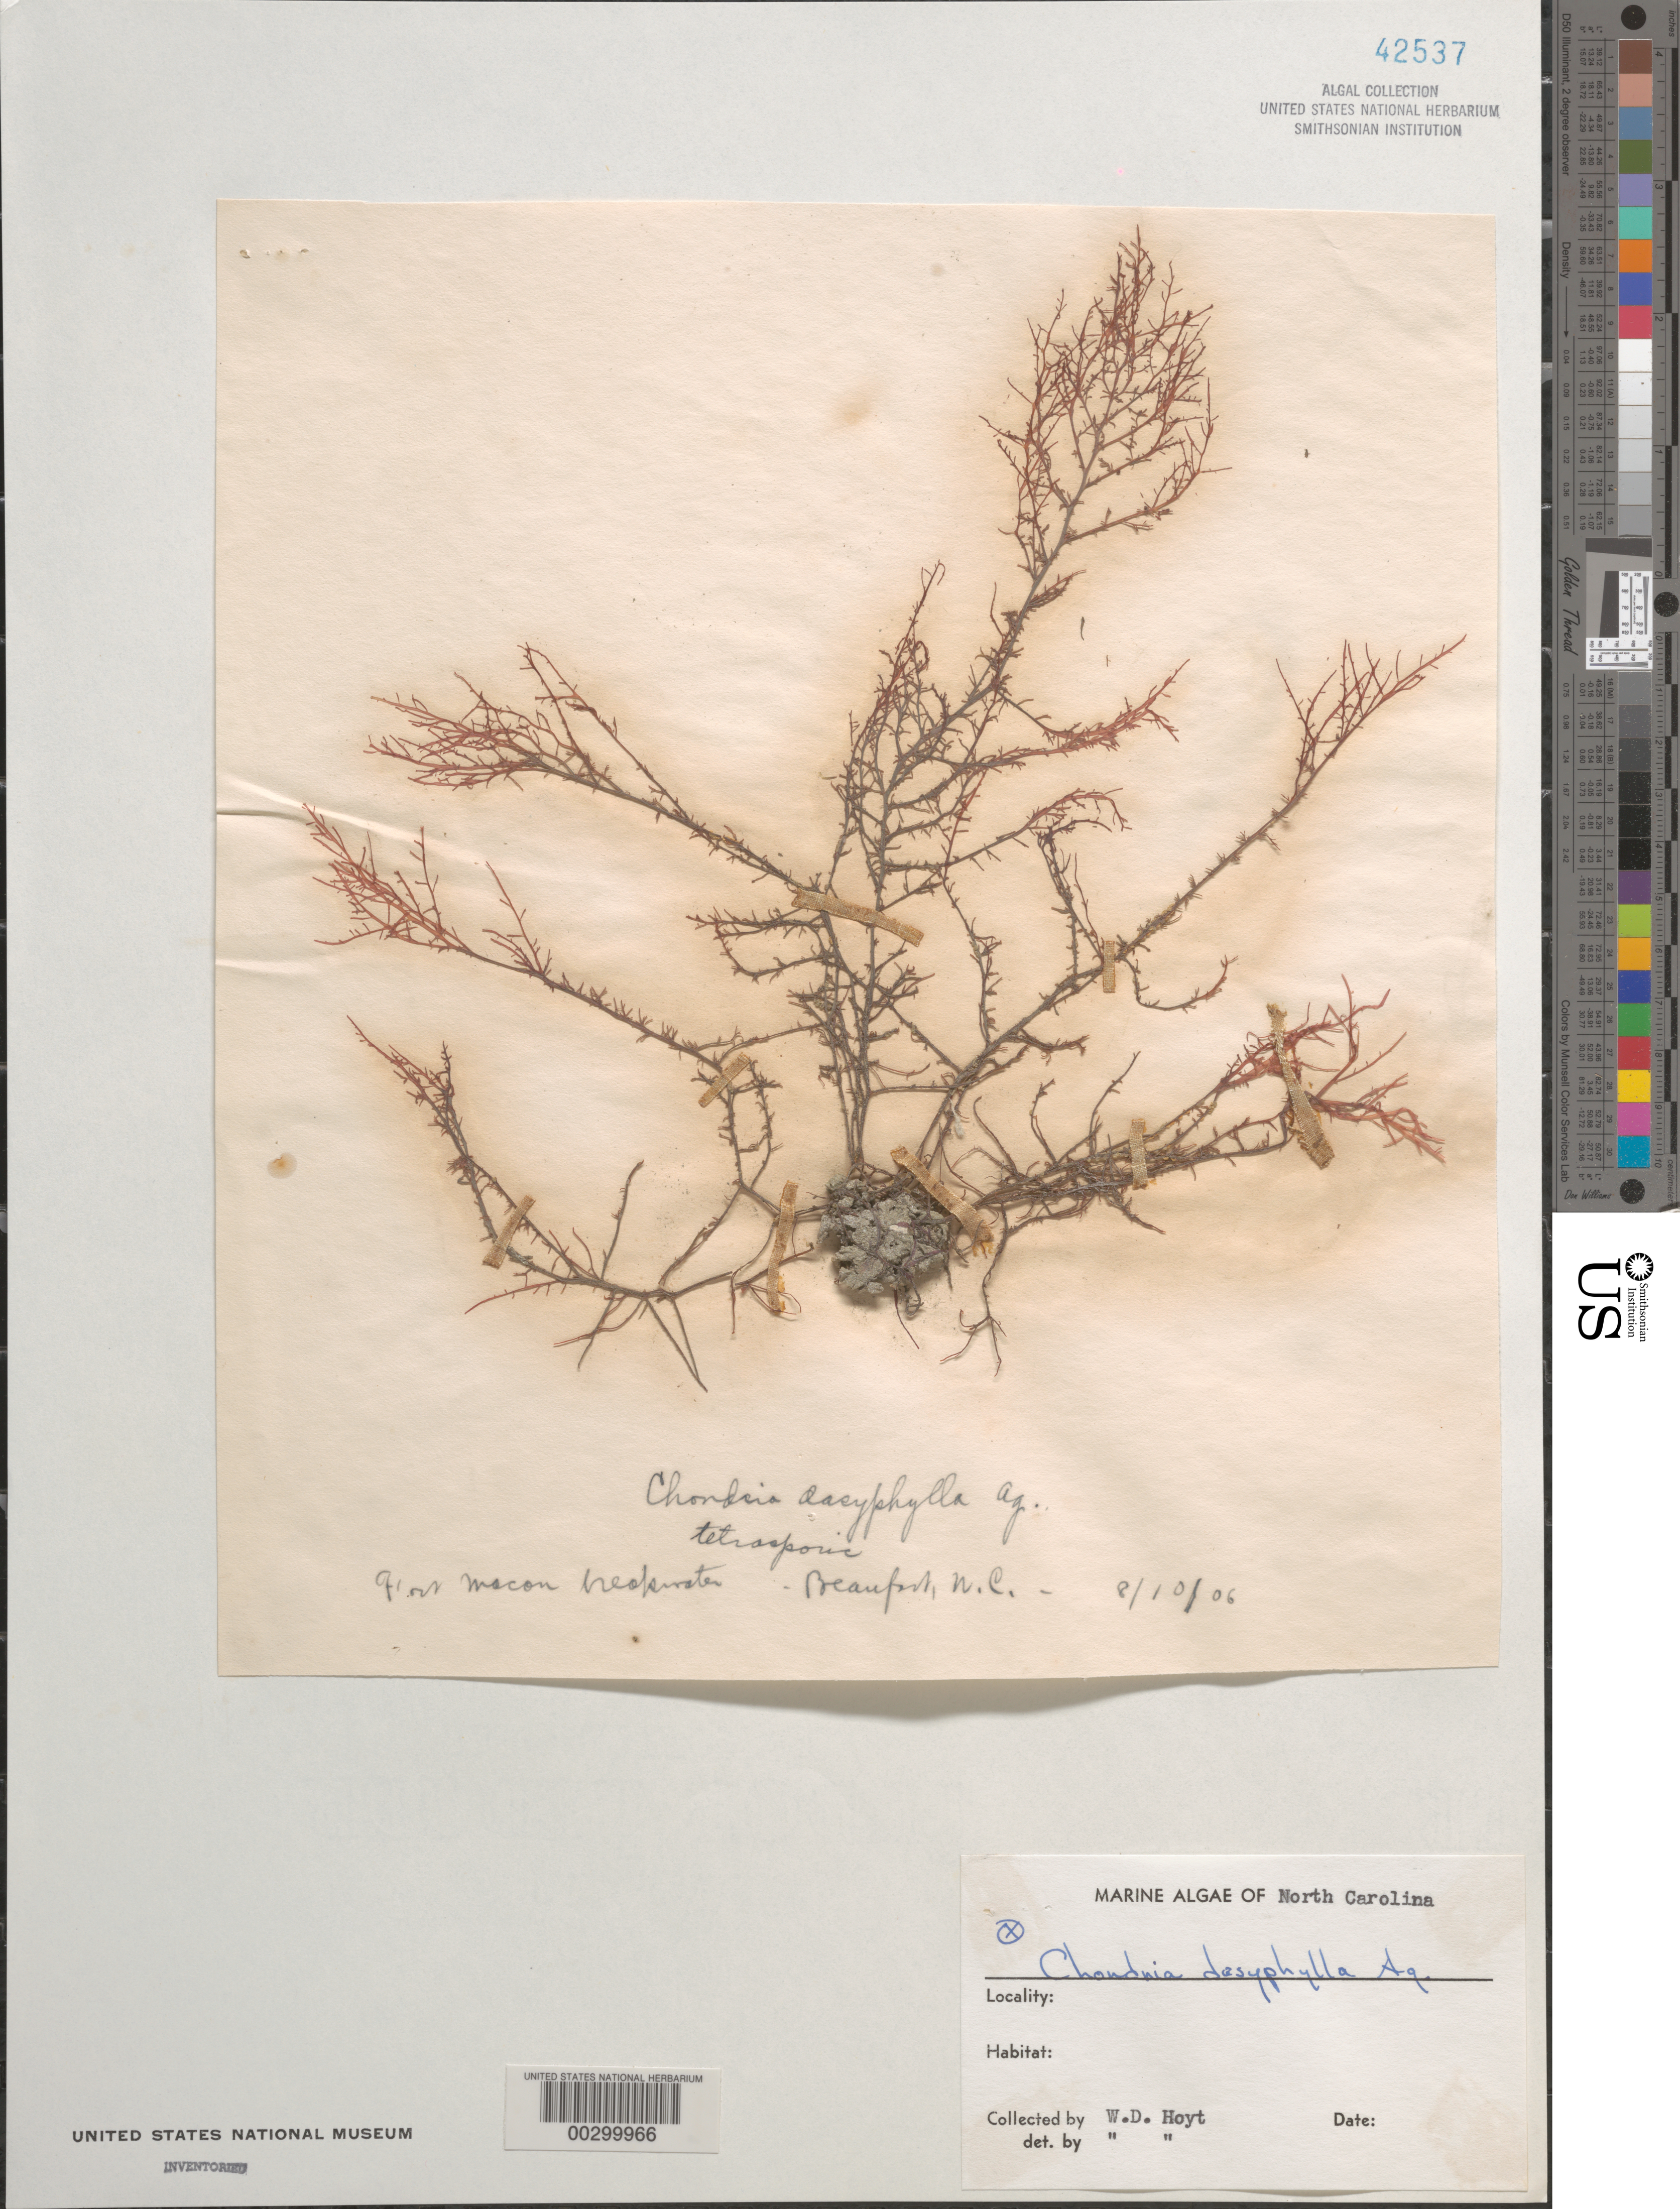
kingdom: Plantae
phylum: Rhodophyta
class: Florideophyceae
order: Ceramiales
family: Rhodomelaceae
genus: Chondria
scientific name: Chondria dasyphylla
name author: (Woodw.) C. Agardh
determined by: Hoyt, W. D.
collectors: W. D. Hoyt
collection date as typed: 10 Aug 1906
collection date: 1906-08-10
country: United States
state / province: North Carolina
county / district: Carteret County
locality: Beaufort, Fort Macon breakwater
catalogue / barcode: US 42537